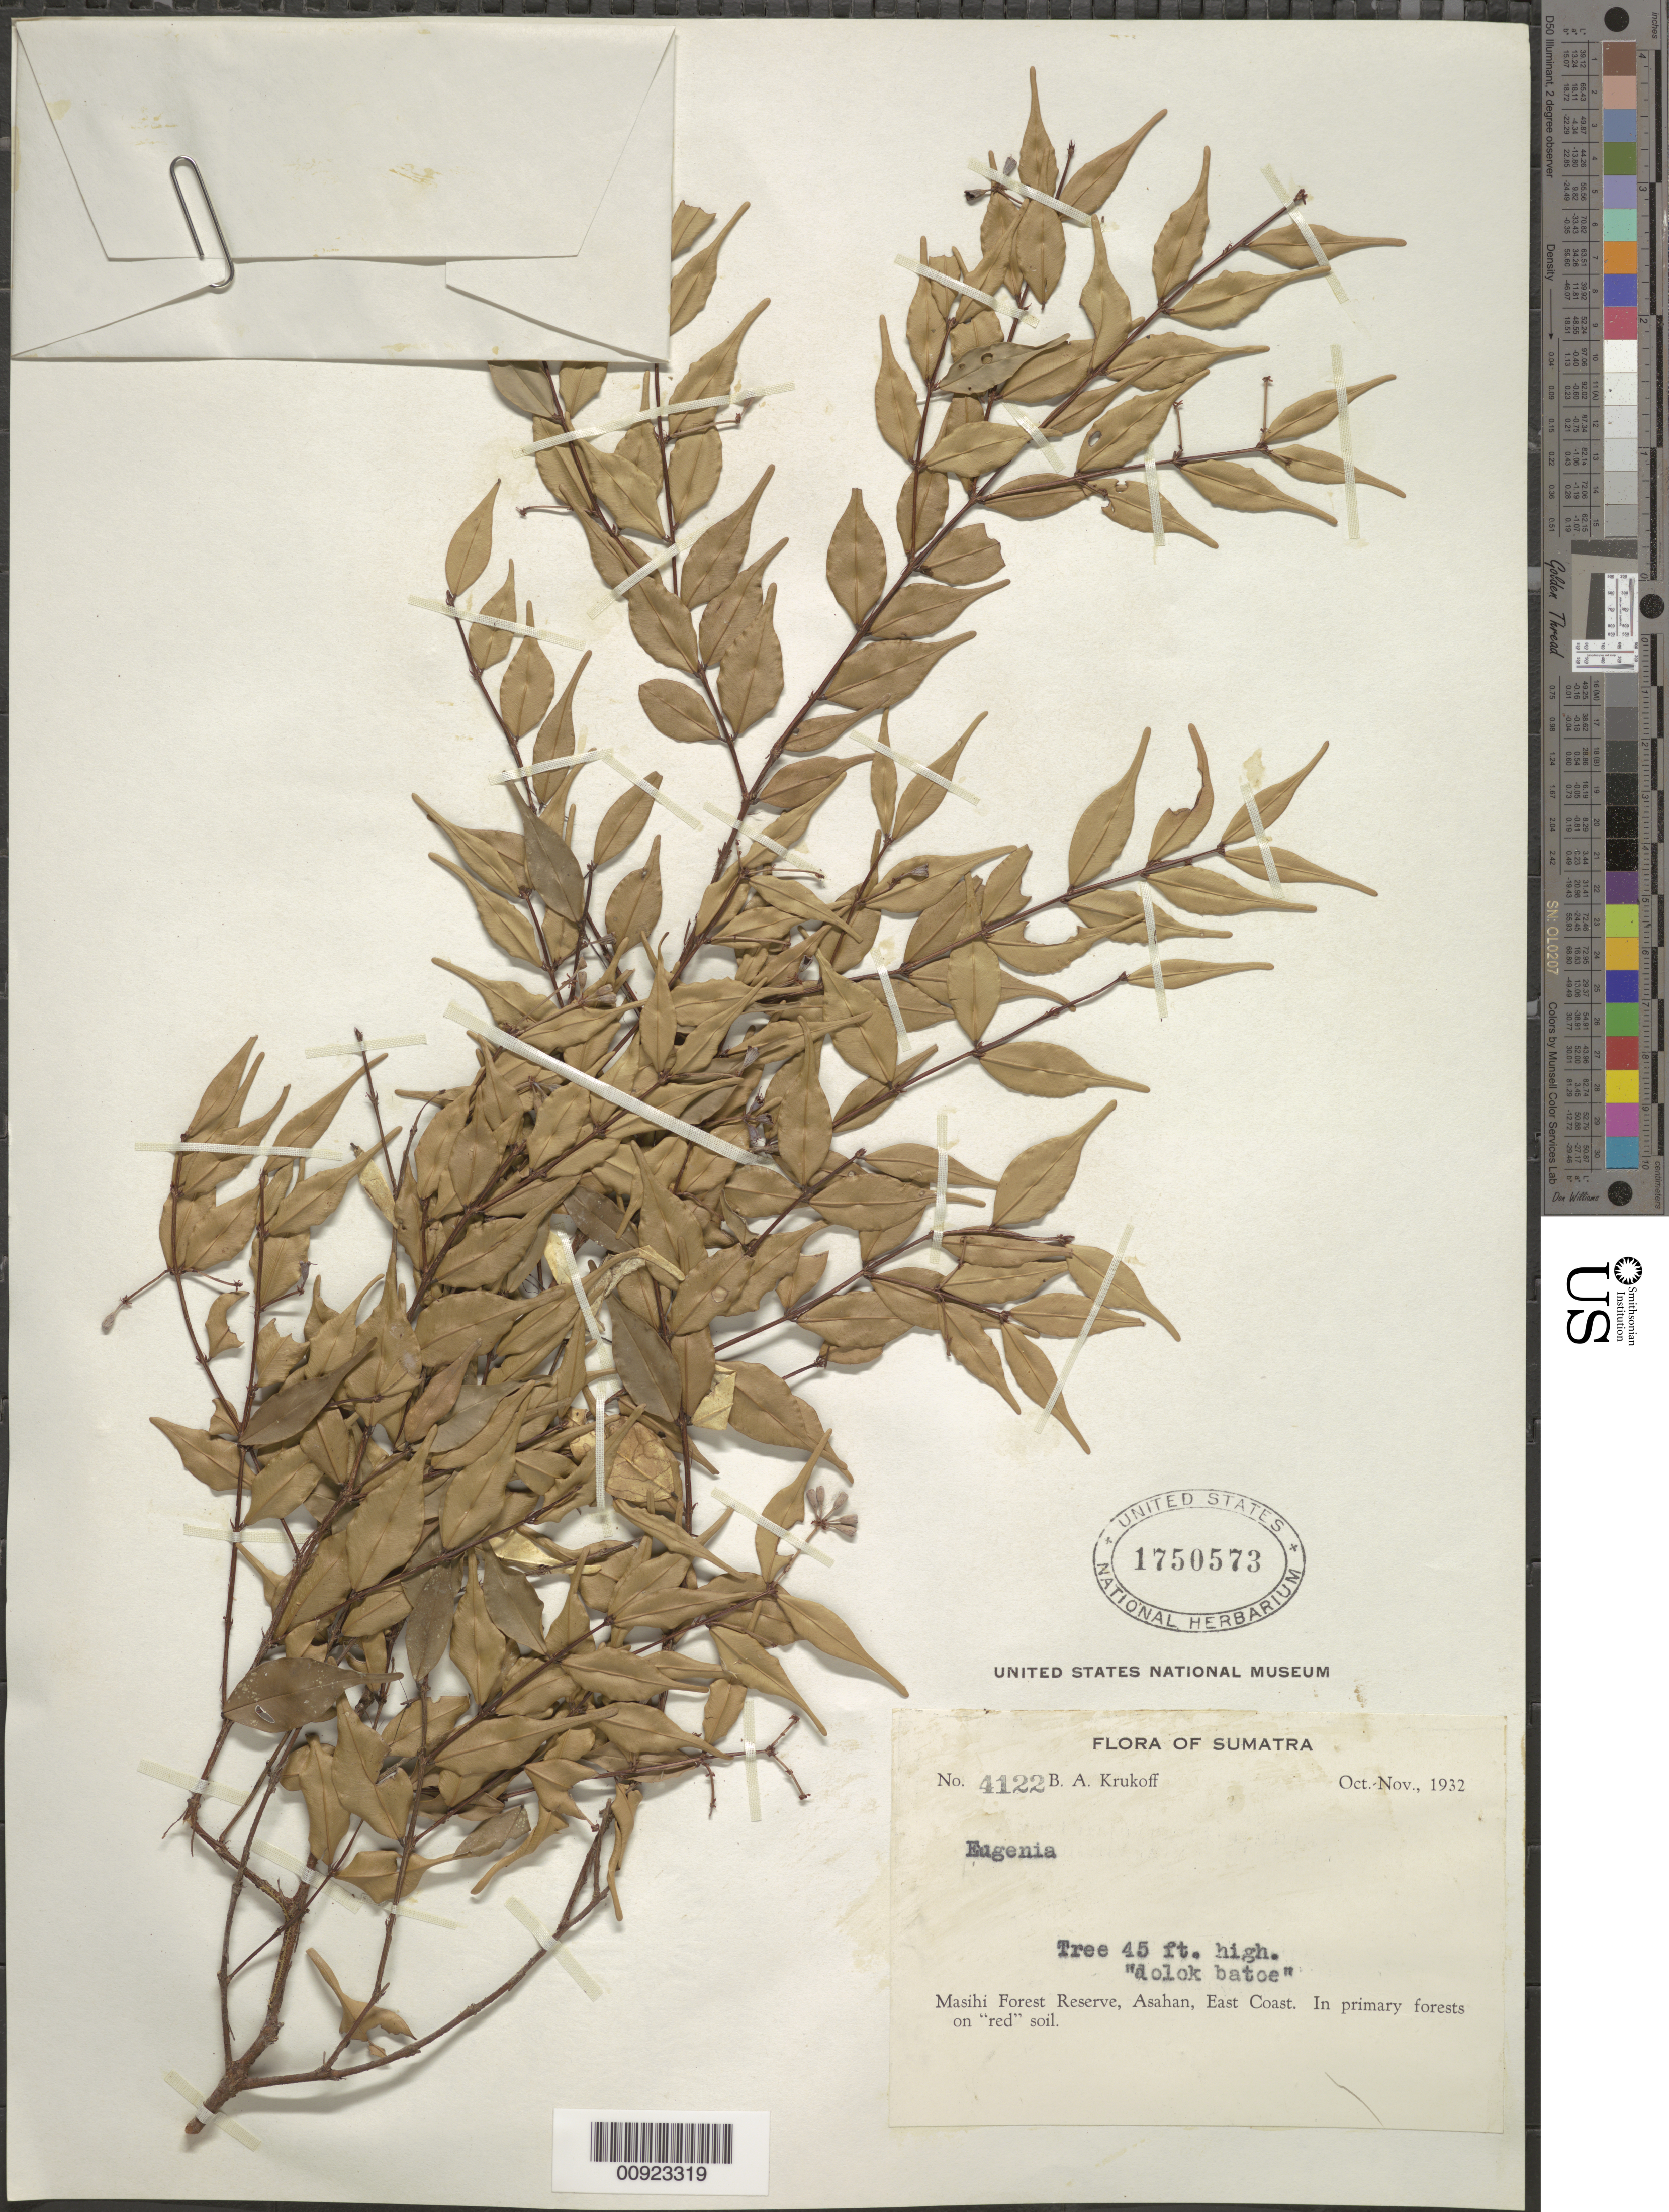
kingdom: Plantae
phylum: Tracheophyta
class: Magnoliopsida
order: Myrtales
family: Myrtaceae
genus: Syzygium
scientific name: Syzygium sp.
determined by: Strong, M. T., (US), Smithsonian Institution - National Museum of Natural History (UNITED STATES)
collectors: B. A. Krukoff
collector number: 4122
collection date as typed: Oct 1932 to Nov 1932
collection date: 1932-10/1932-11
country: Indonesia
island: Sumatra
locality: East coast, Asahan, Masihi Forest Reserve.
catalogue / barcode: US 1750573